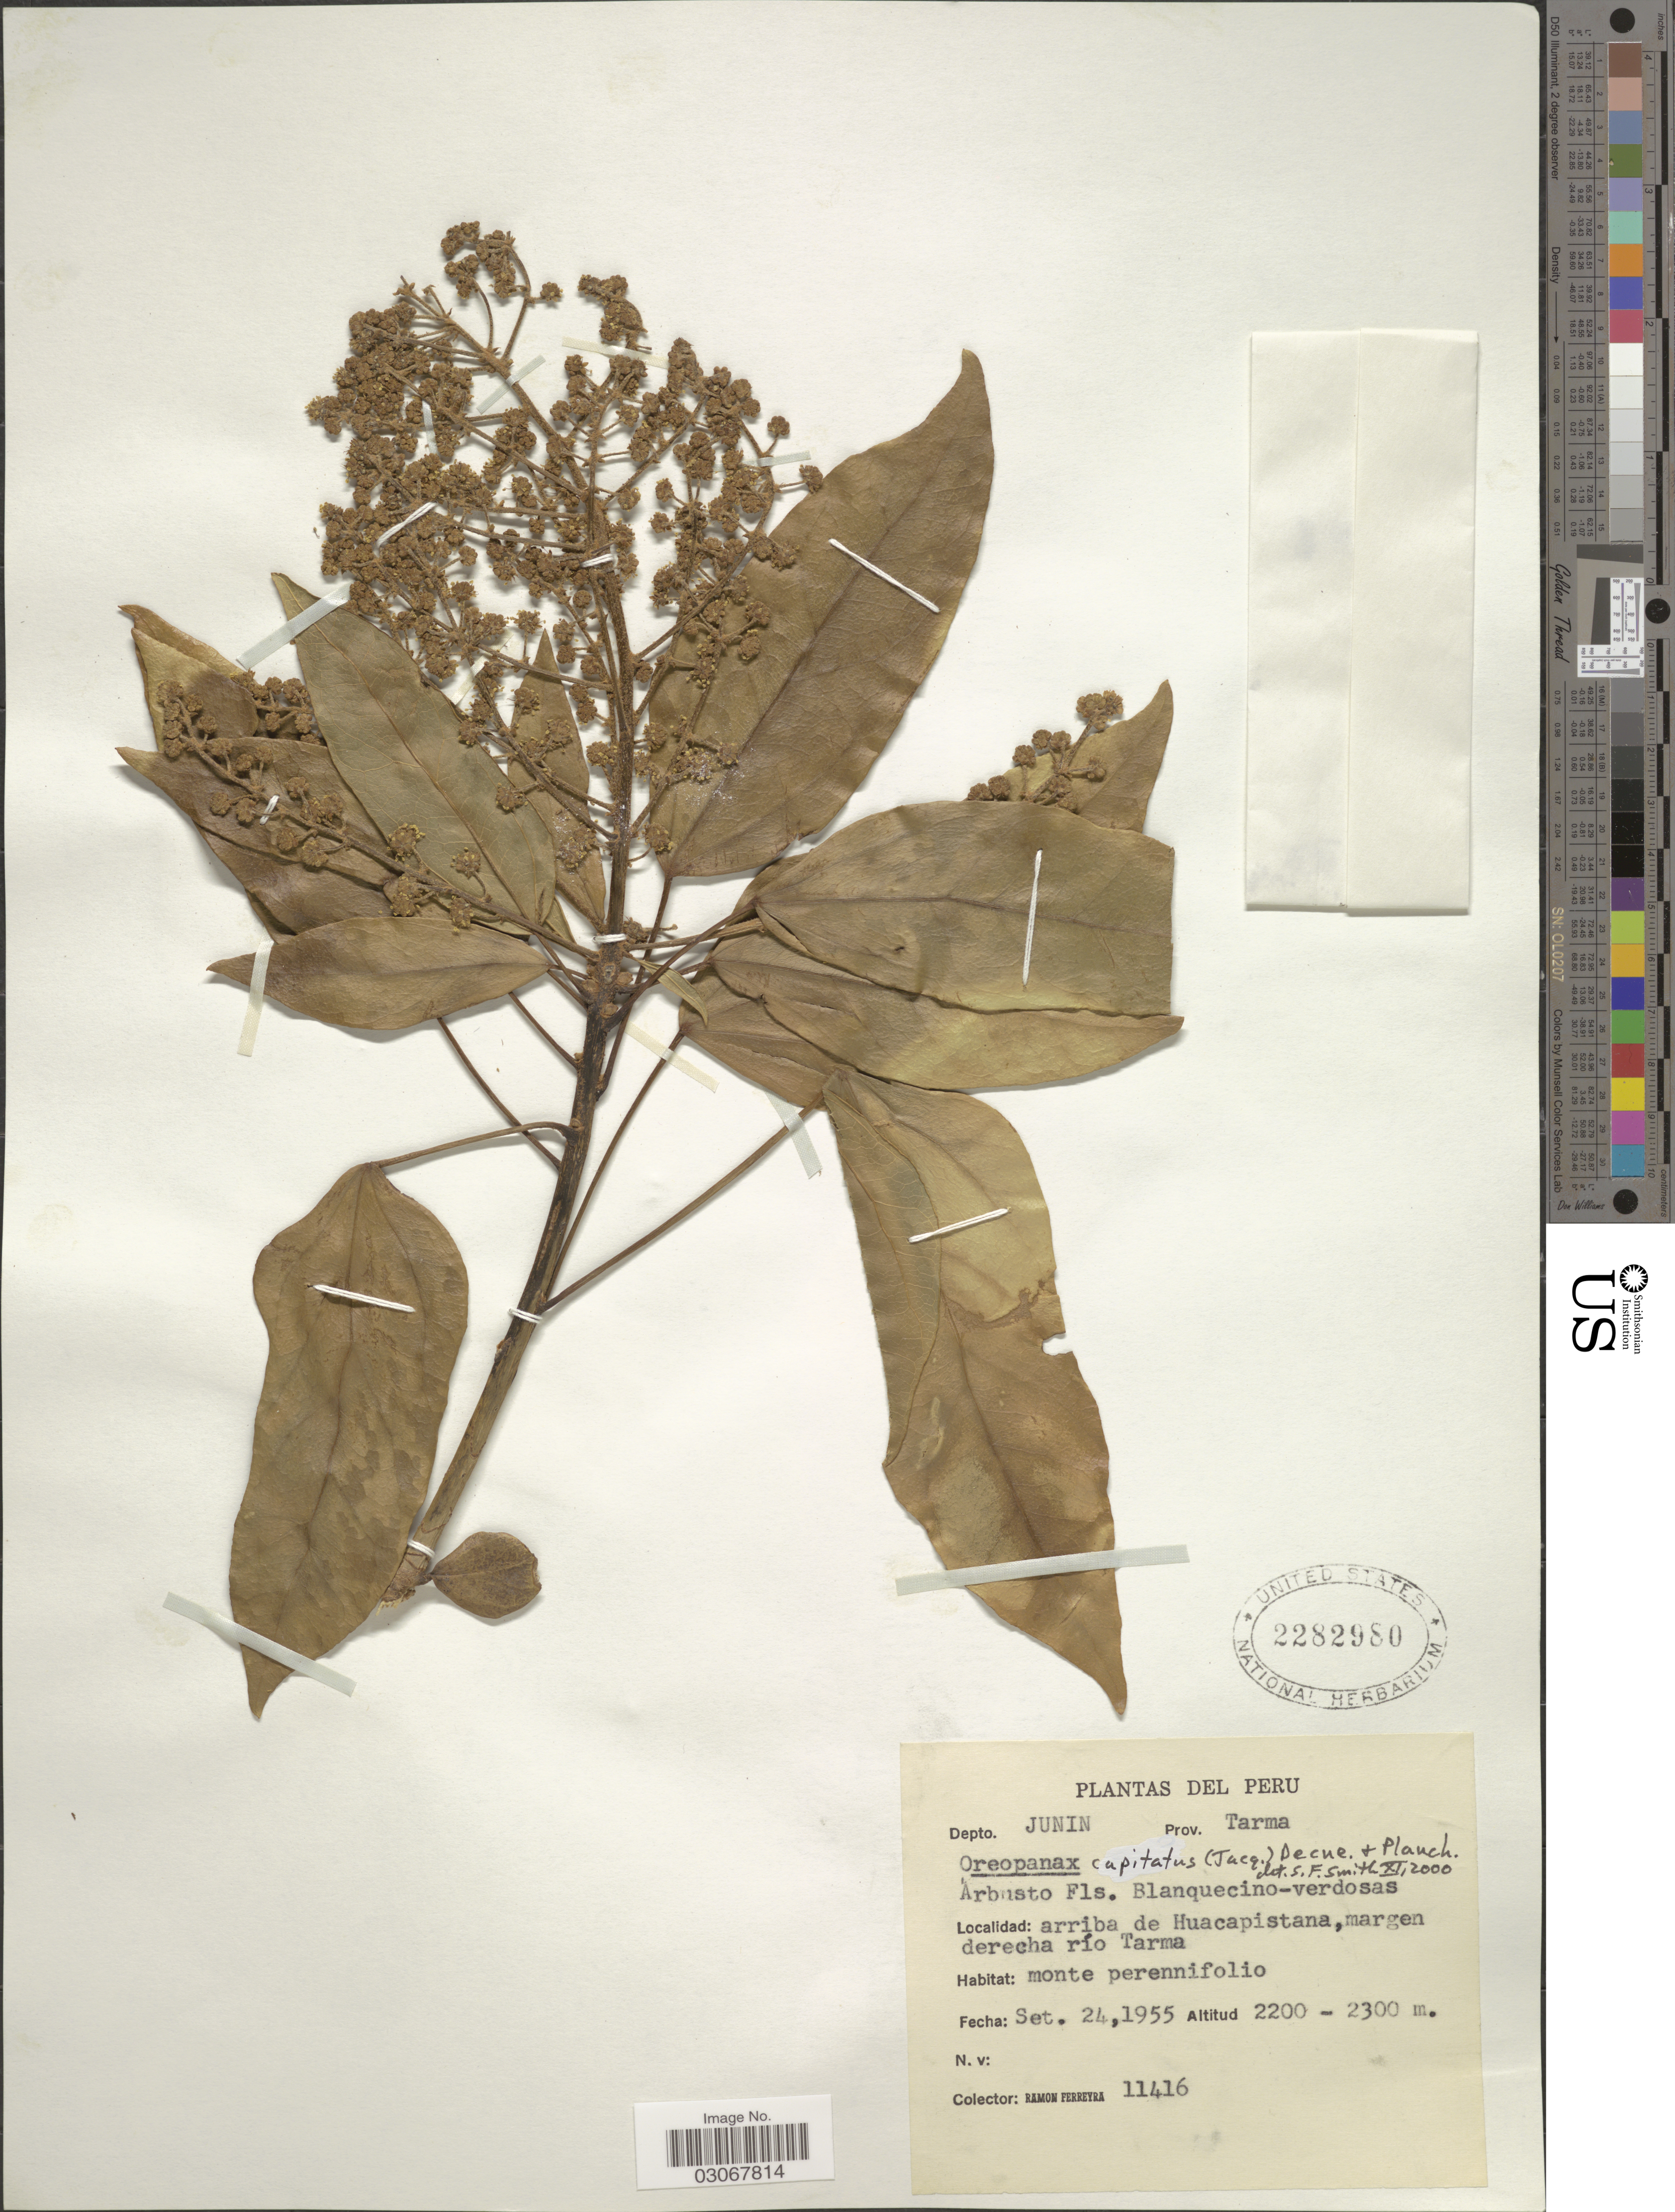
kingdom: Plantae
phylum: Tracheophyta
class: Magnoliopsida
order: Apiales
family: Araliaceae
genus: Oreopanax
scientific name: Oreopanax capitatus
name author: (Jacq.) Decne. & Planch.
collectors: R. A. Ferreyra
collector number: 11416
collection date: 1955-09-24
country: Peru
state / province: Junín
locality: Depto. Junin. Prov. Tarma. Arriba de Huacapistana, margen derecha río Tarma.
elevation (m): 2200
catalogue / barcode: US 2282980